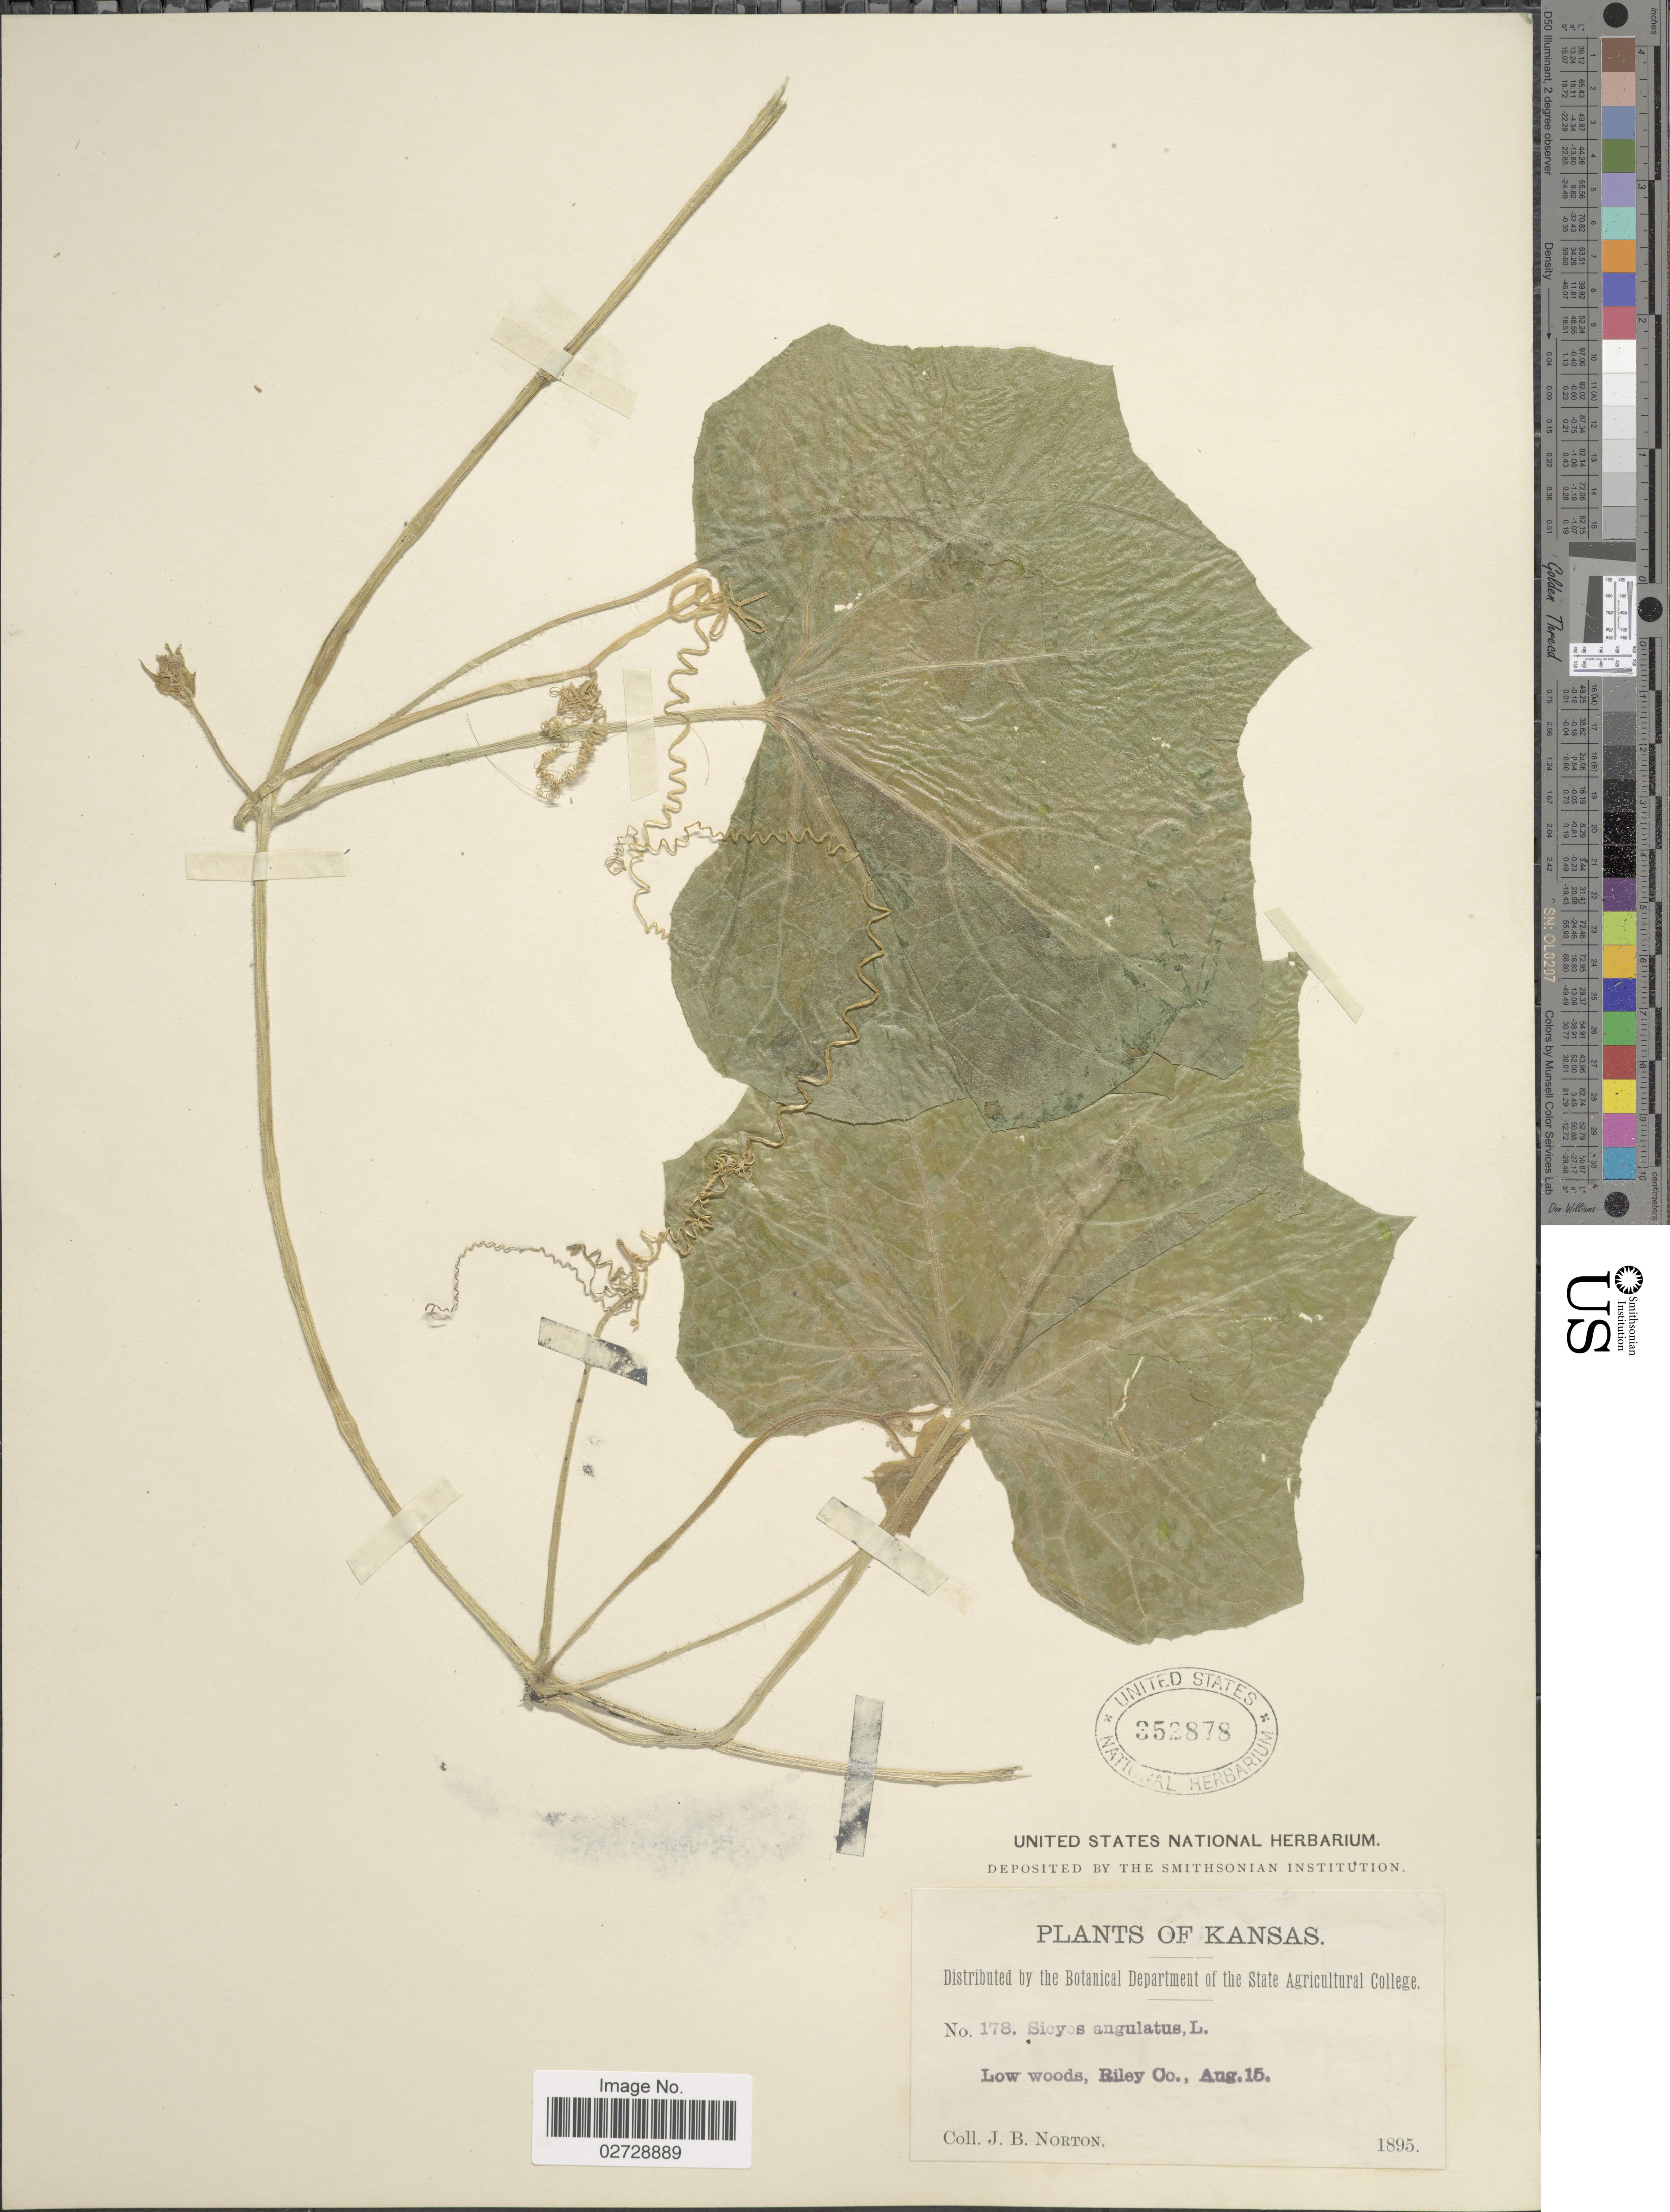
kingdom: Plantae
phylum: Tracheophyta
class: Magnoliopsida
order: Cucurbitales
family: Cucurbitaceae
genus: Sicyos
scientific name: Sicyos angulatus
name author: L.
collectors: J. B. Norton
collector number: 178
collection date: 1895-08-15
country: United States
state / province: Kansas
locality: Low woods, Riley Co.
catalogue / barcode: US 352878